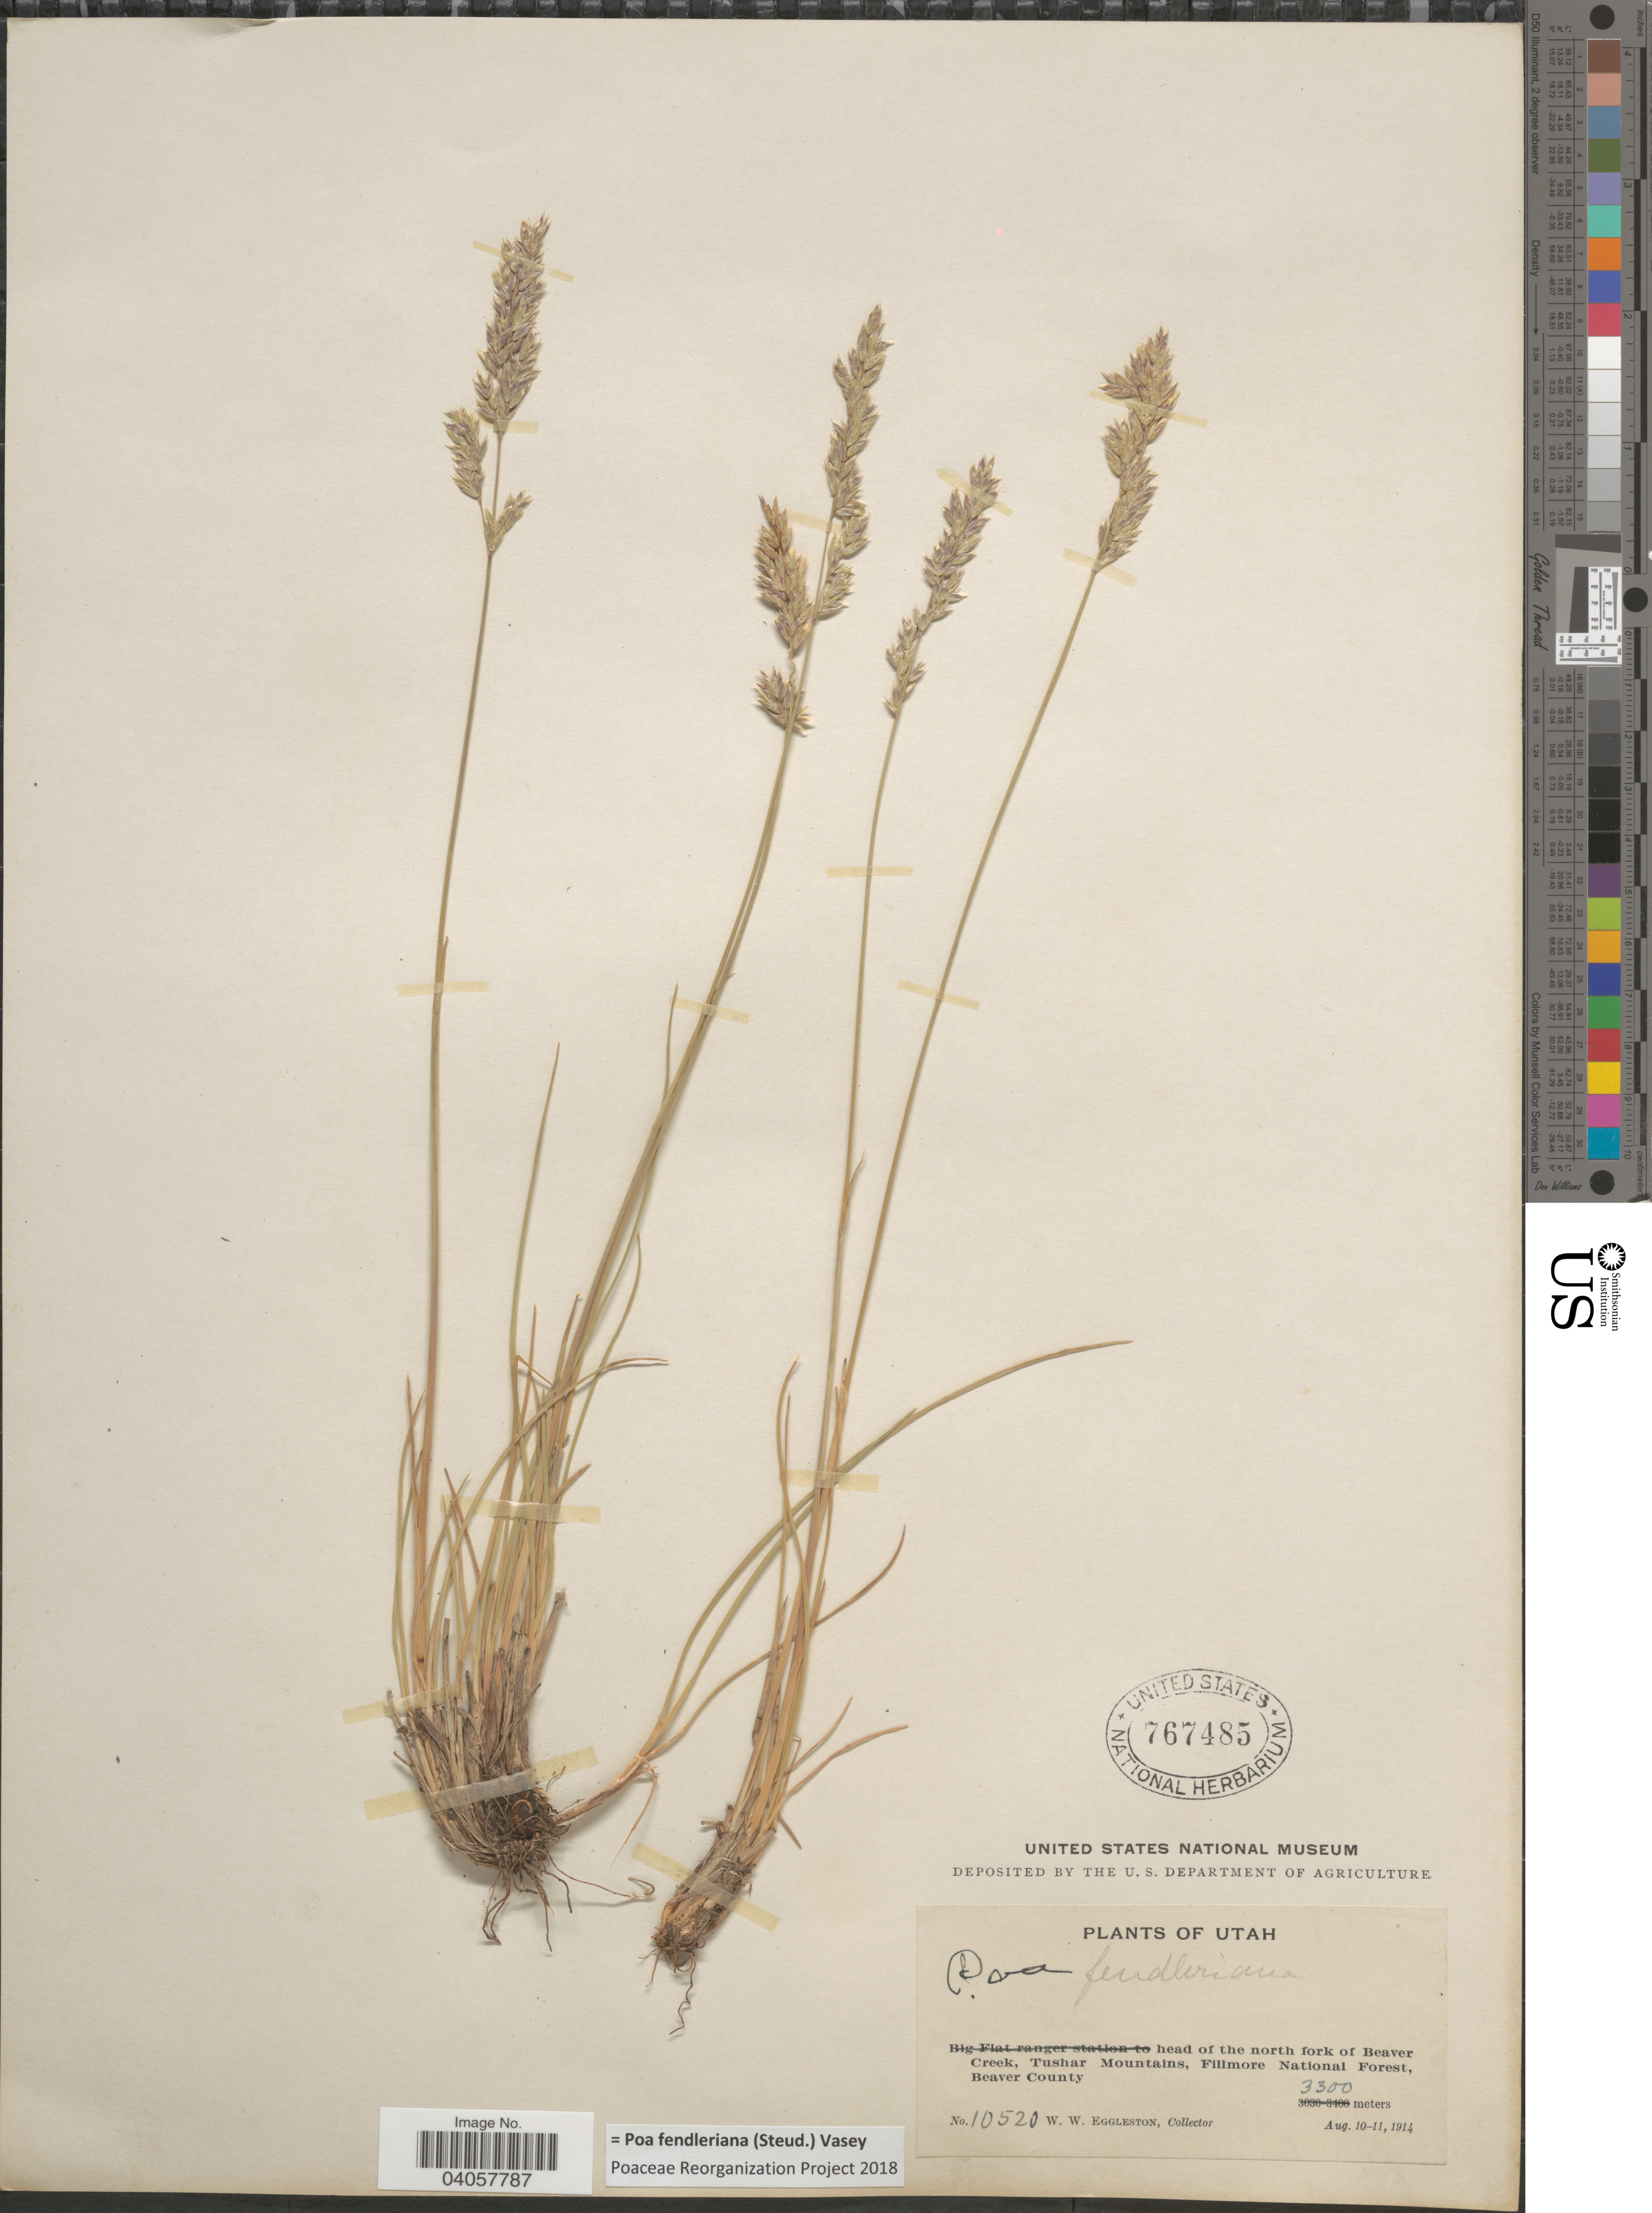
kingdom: Plantae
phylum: Tracheophyta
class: Liliopsida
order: Poales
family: Poaceae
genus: Poa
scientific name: Poa fendleriana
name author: (Steud.) Vasey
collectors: W. W. Eggleston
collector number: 10520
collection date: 1914-08-10/1914-08-11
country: United States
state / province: Utah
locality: Head of the north fork of Beaver Creek, Tushar Mountains, Fillmore National Forest, Beaver County.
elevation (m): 3300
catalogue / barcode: US 767485